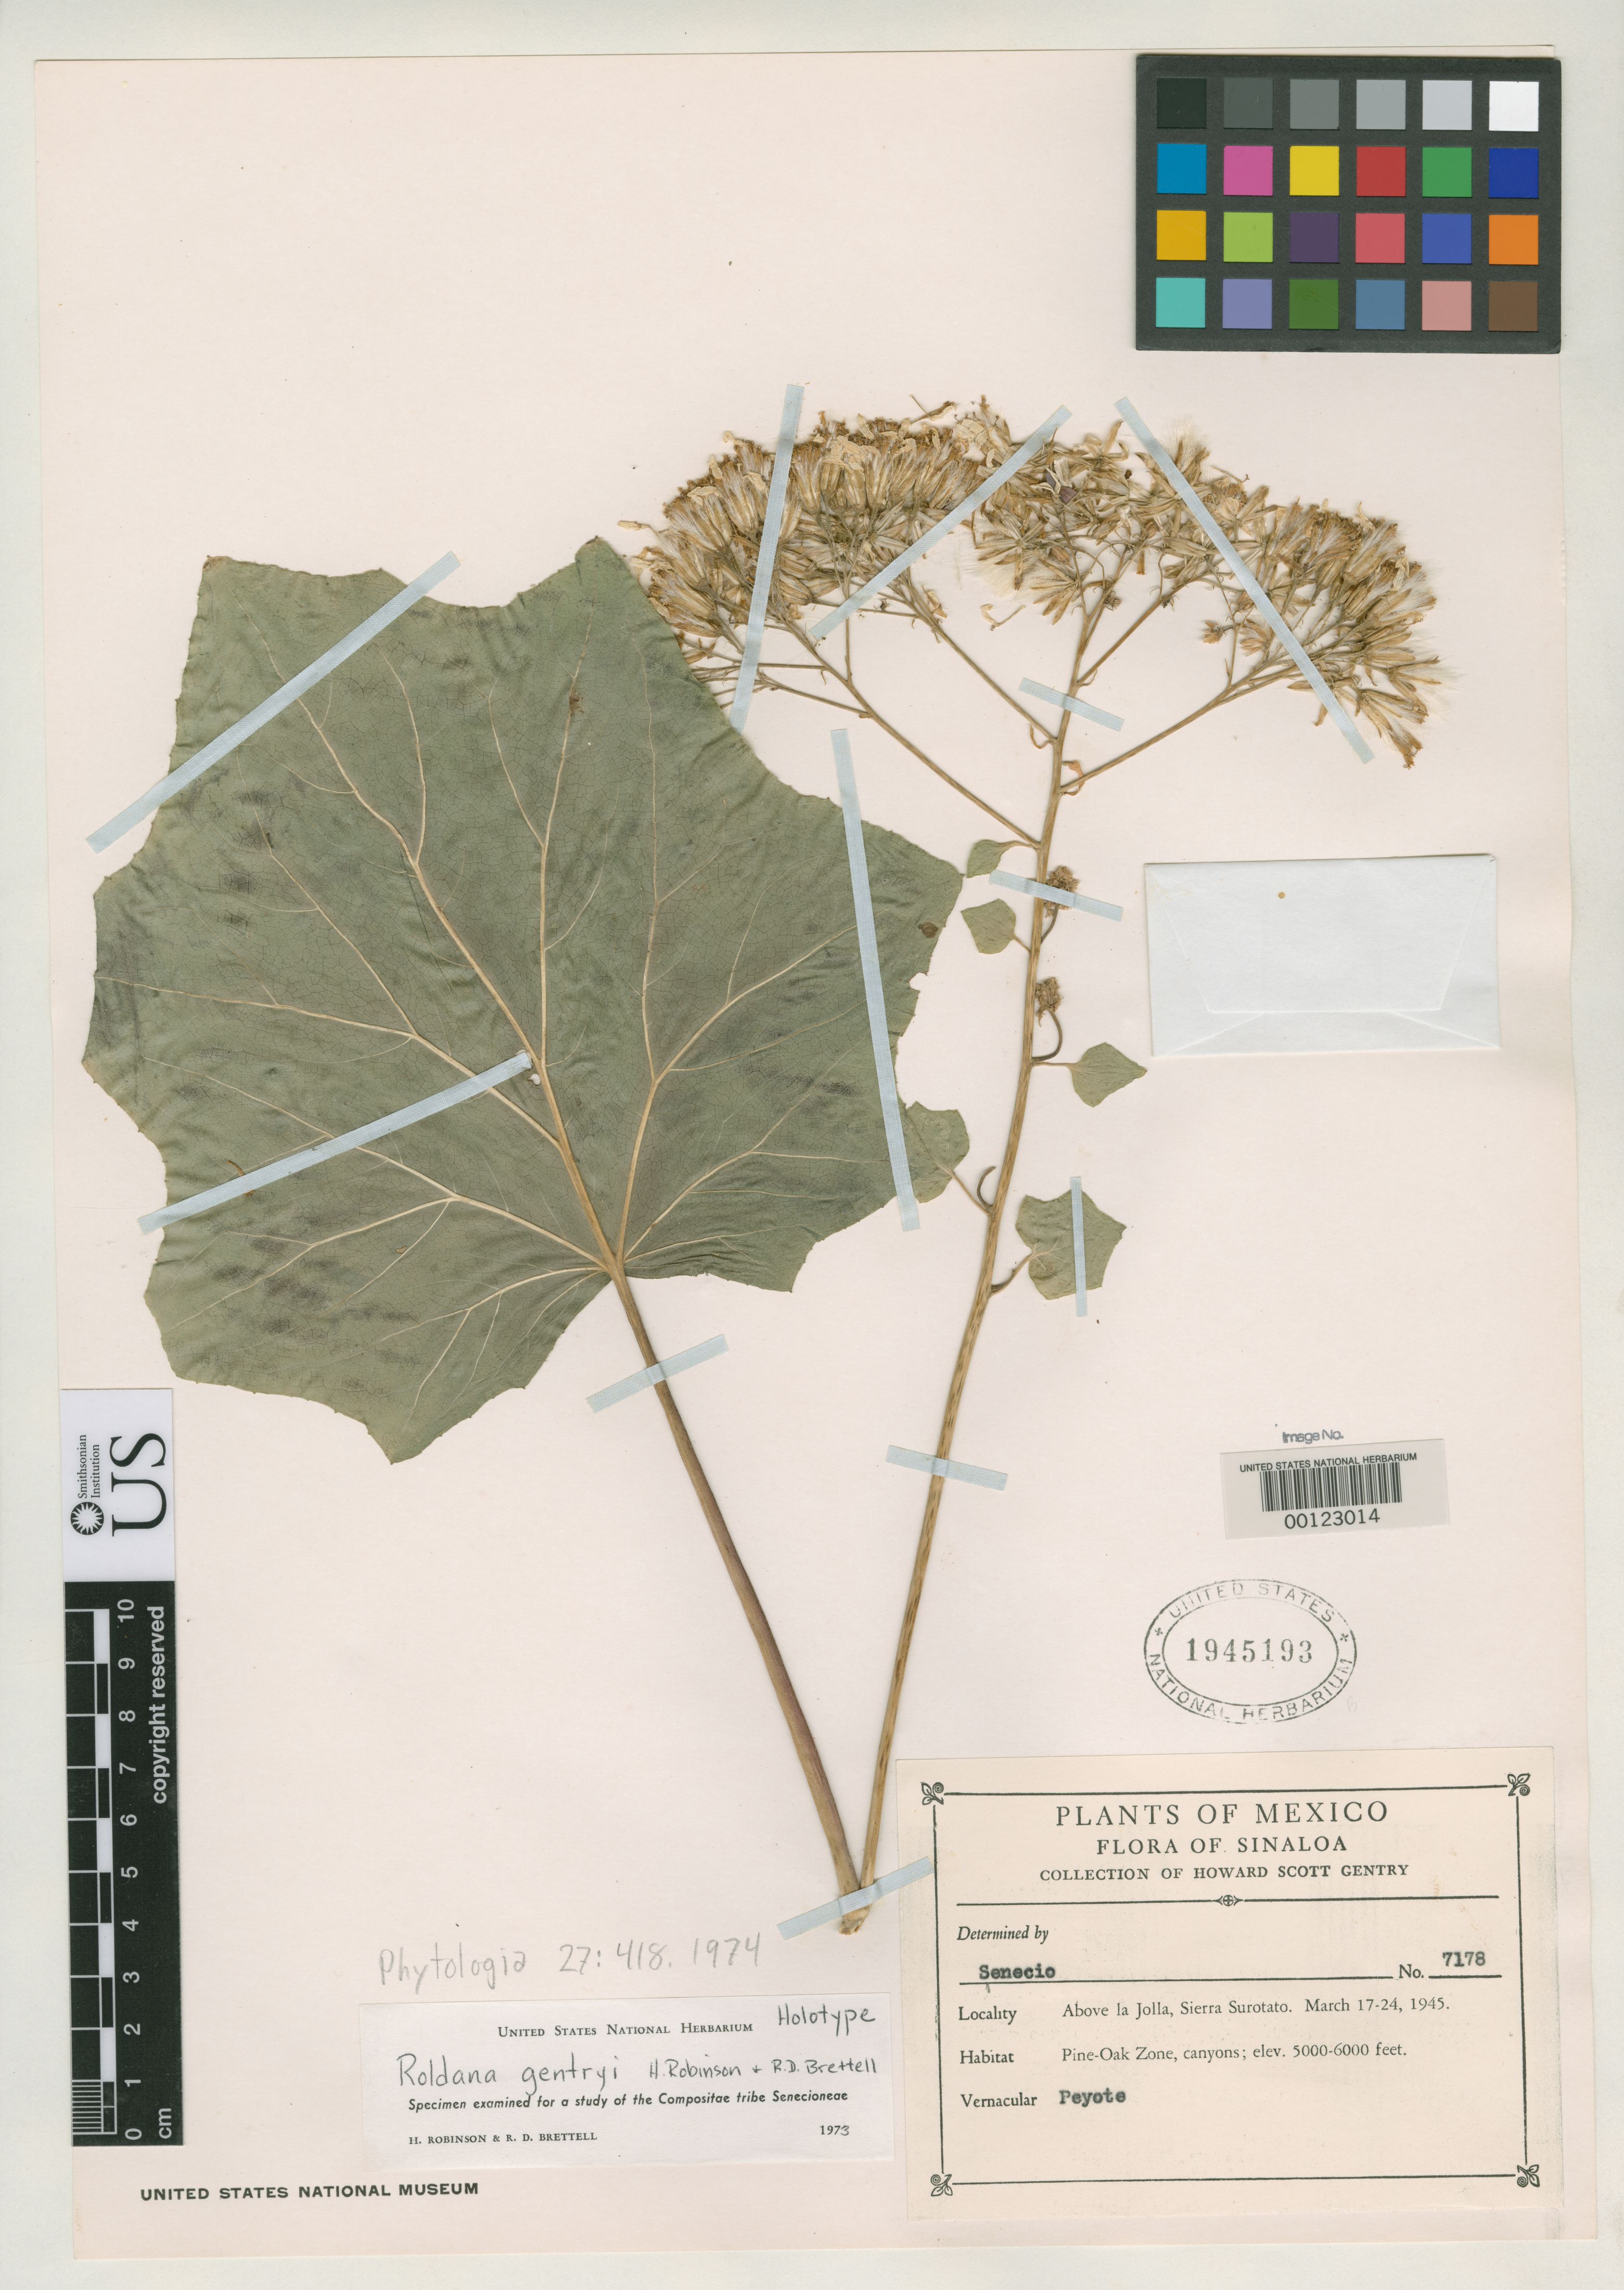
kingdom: Plantae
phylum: Tracheophyta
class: Magnoliopsida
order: Asterales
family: Asteraceae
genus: Roldana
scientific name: Roldana gentryi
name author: H. Rob. & Brettell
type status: Holotype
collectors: H. S. Gentry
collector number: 7178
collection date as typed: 17 Mar 1945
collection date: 1945-03-17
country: Mexico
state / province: Sinaloa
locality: Above La Jolla, Sierra Surotato.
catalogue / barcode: US 1945193